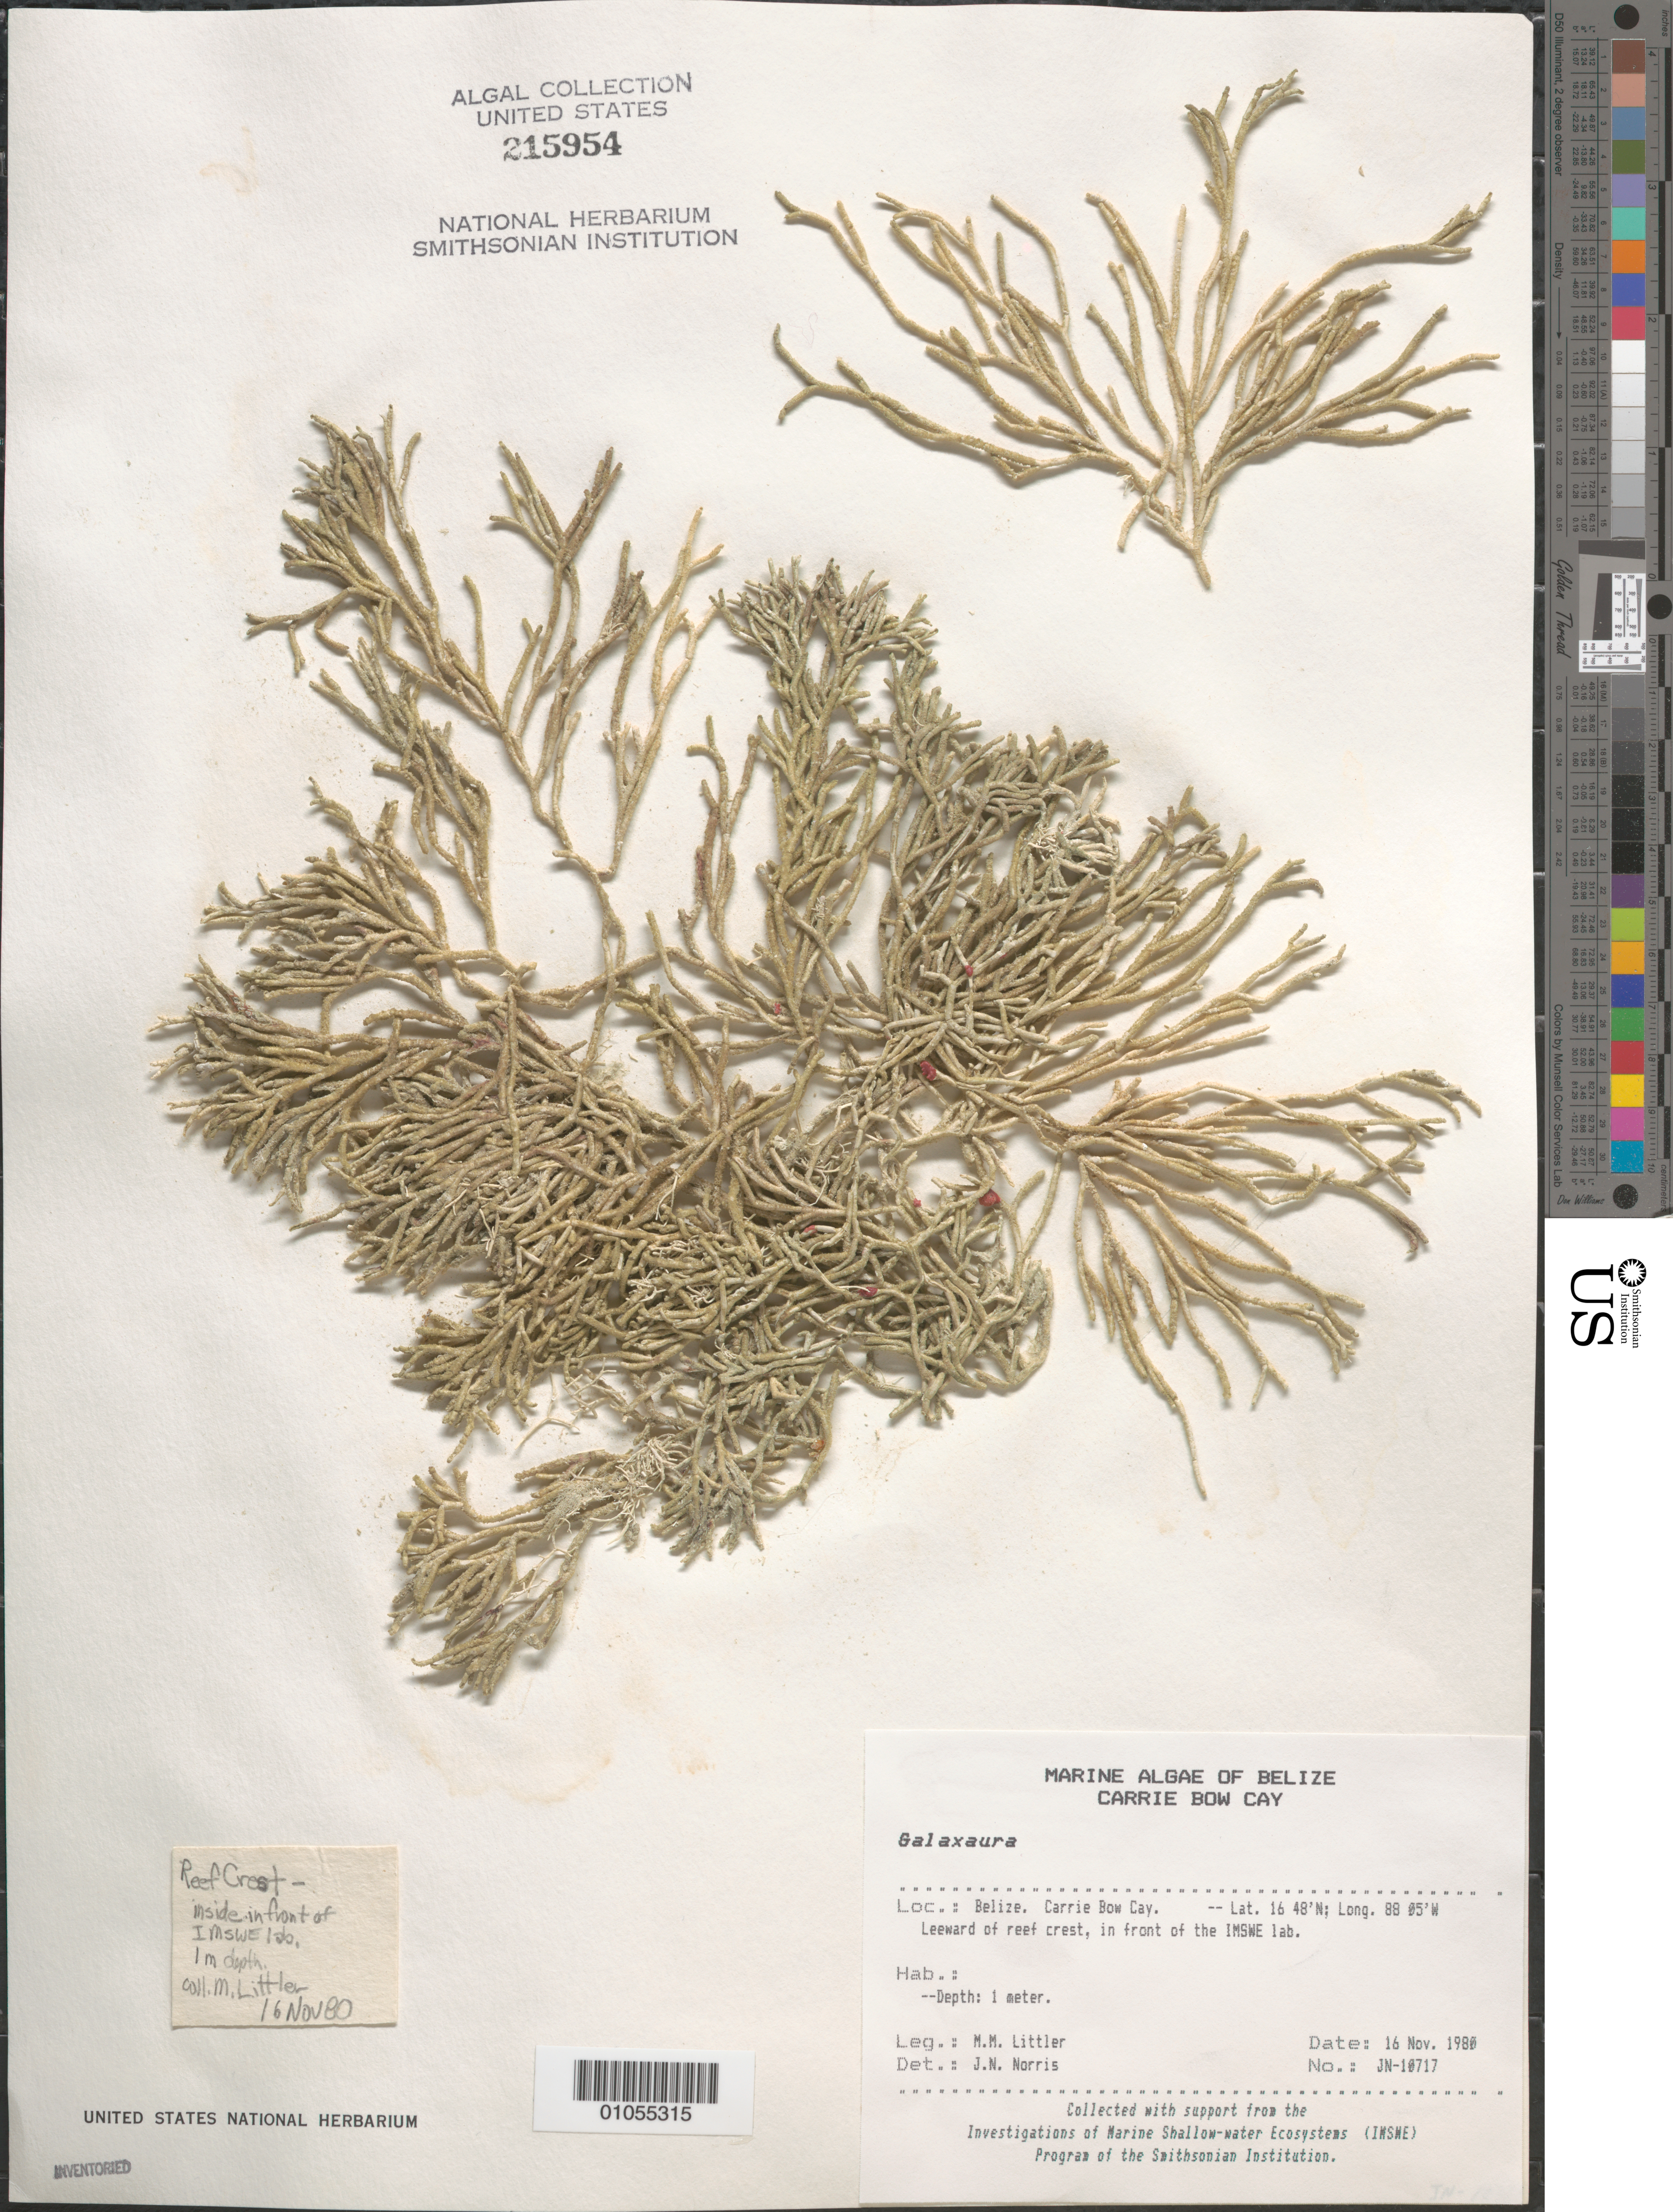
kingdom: Plantae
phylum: Rhodophyta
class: Florideophyceae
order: Nemaliales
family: Galaxauraceae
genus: Galaxaura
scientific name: Galaxaura sp.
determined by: Norris, James N.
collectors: M. M. Littler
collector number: JN-10717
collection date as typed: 16 Nov 1980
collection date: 1980-11-16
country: Belize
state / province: Stann Creek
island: Carrie Bow Cay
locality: Leeward of reef crest, in front of IMSWE laboratory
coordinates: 16 48'N, 88 05'W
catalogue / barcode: US 215954